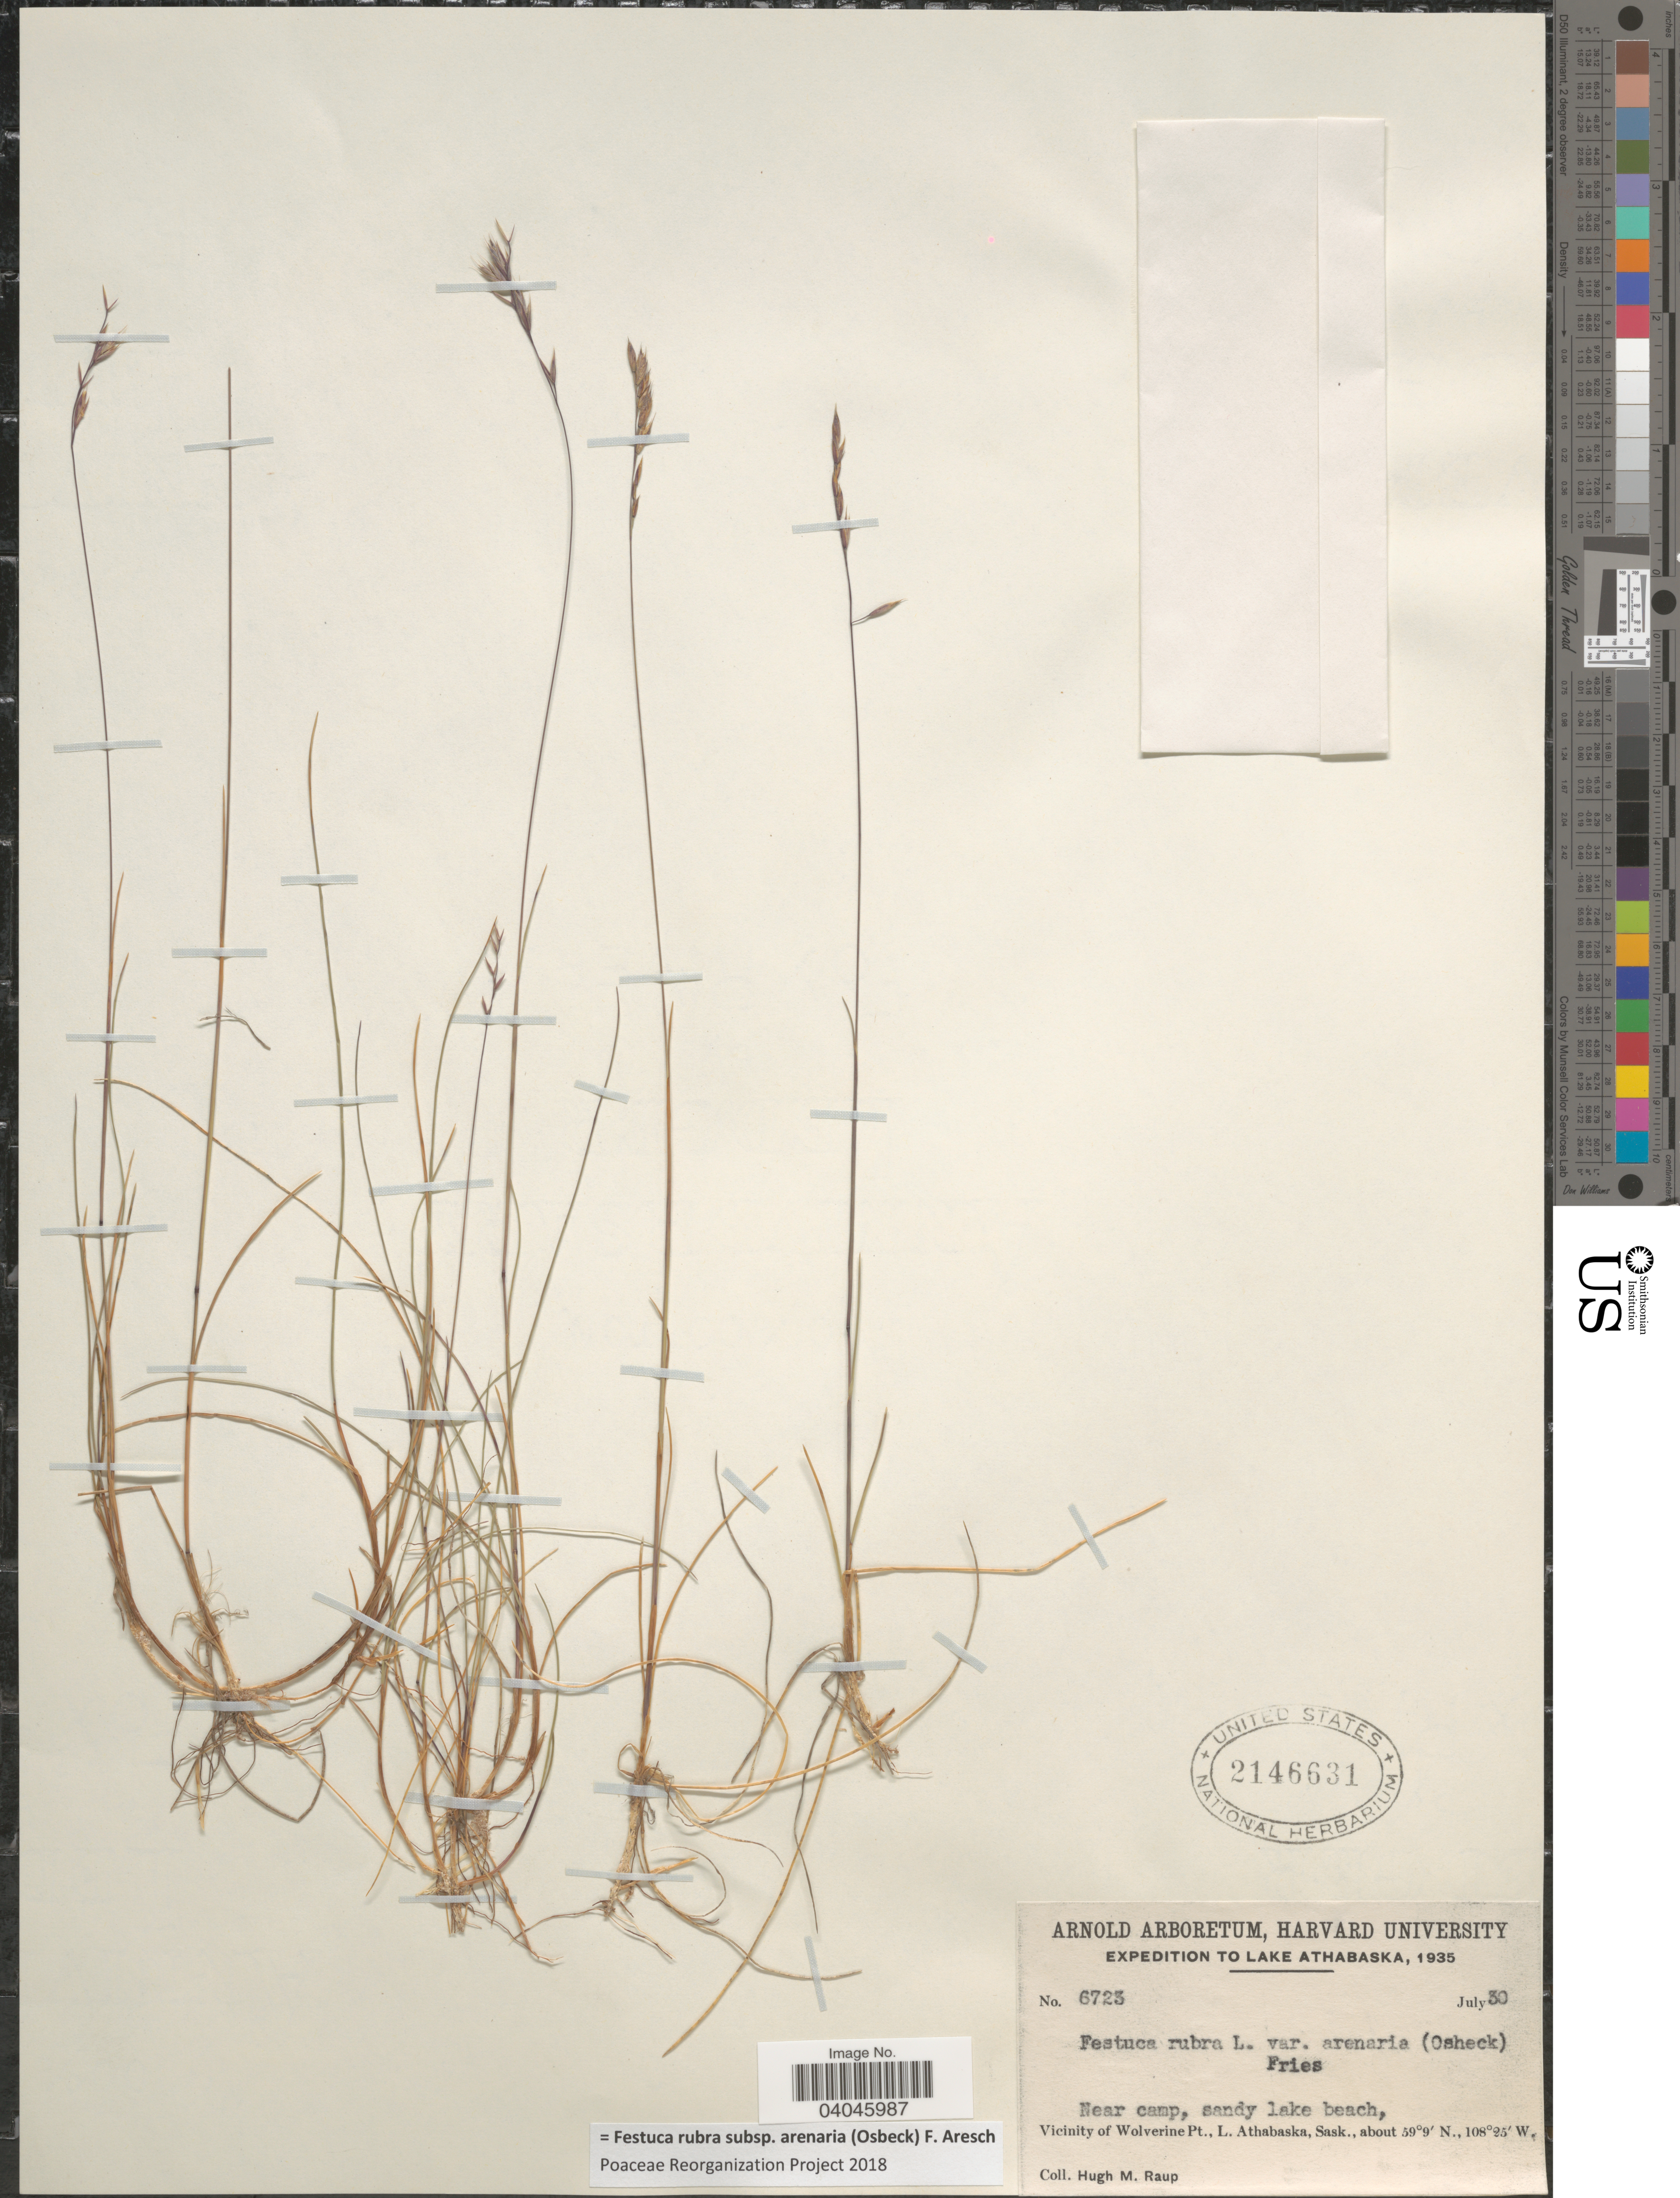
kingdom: Plantae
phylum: Tracheophyta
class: Liliopsida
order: Poales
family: Poaceae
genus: Festuca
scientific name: Festuca rubra subsp. arenaria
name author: (Osbeck) F. Aresch.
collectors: H. Raup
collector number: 6723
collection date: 1935-07-30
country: Canada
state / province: Saskatchewan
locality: Lake Athabaska. Near camp, sandy lake beach. Vicinity of Wolverine Pt., L. Athabaska.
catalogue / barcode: US 2146631